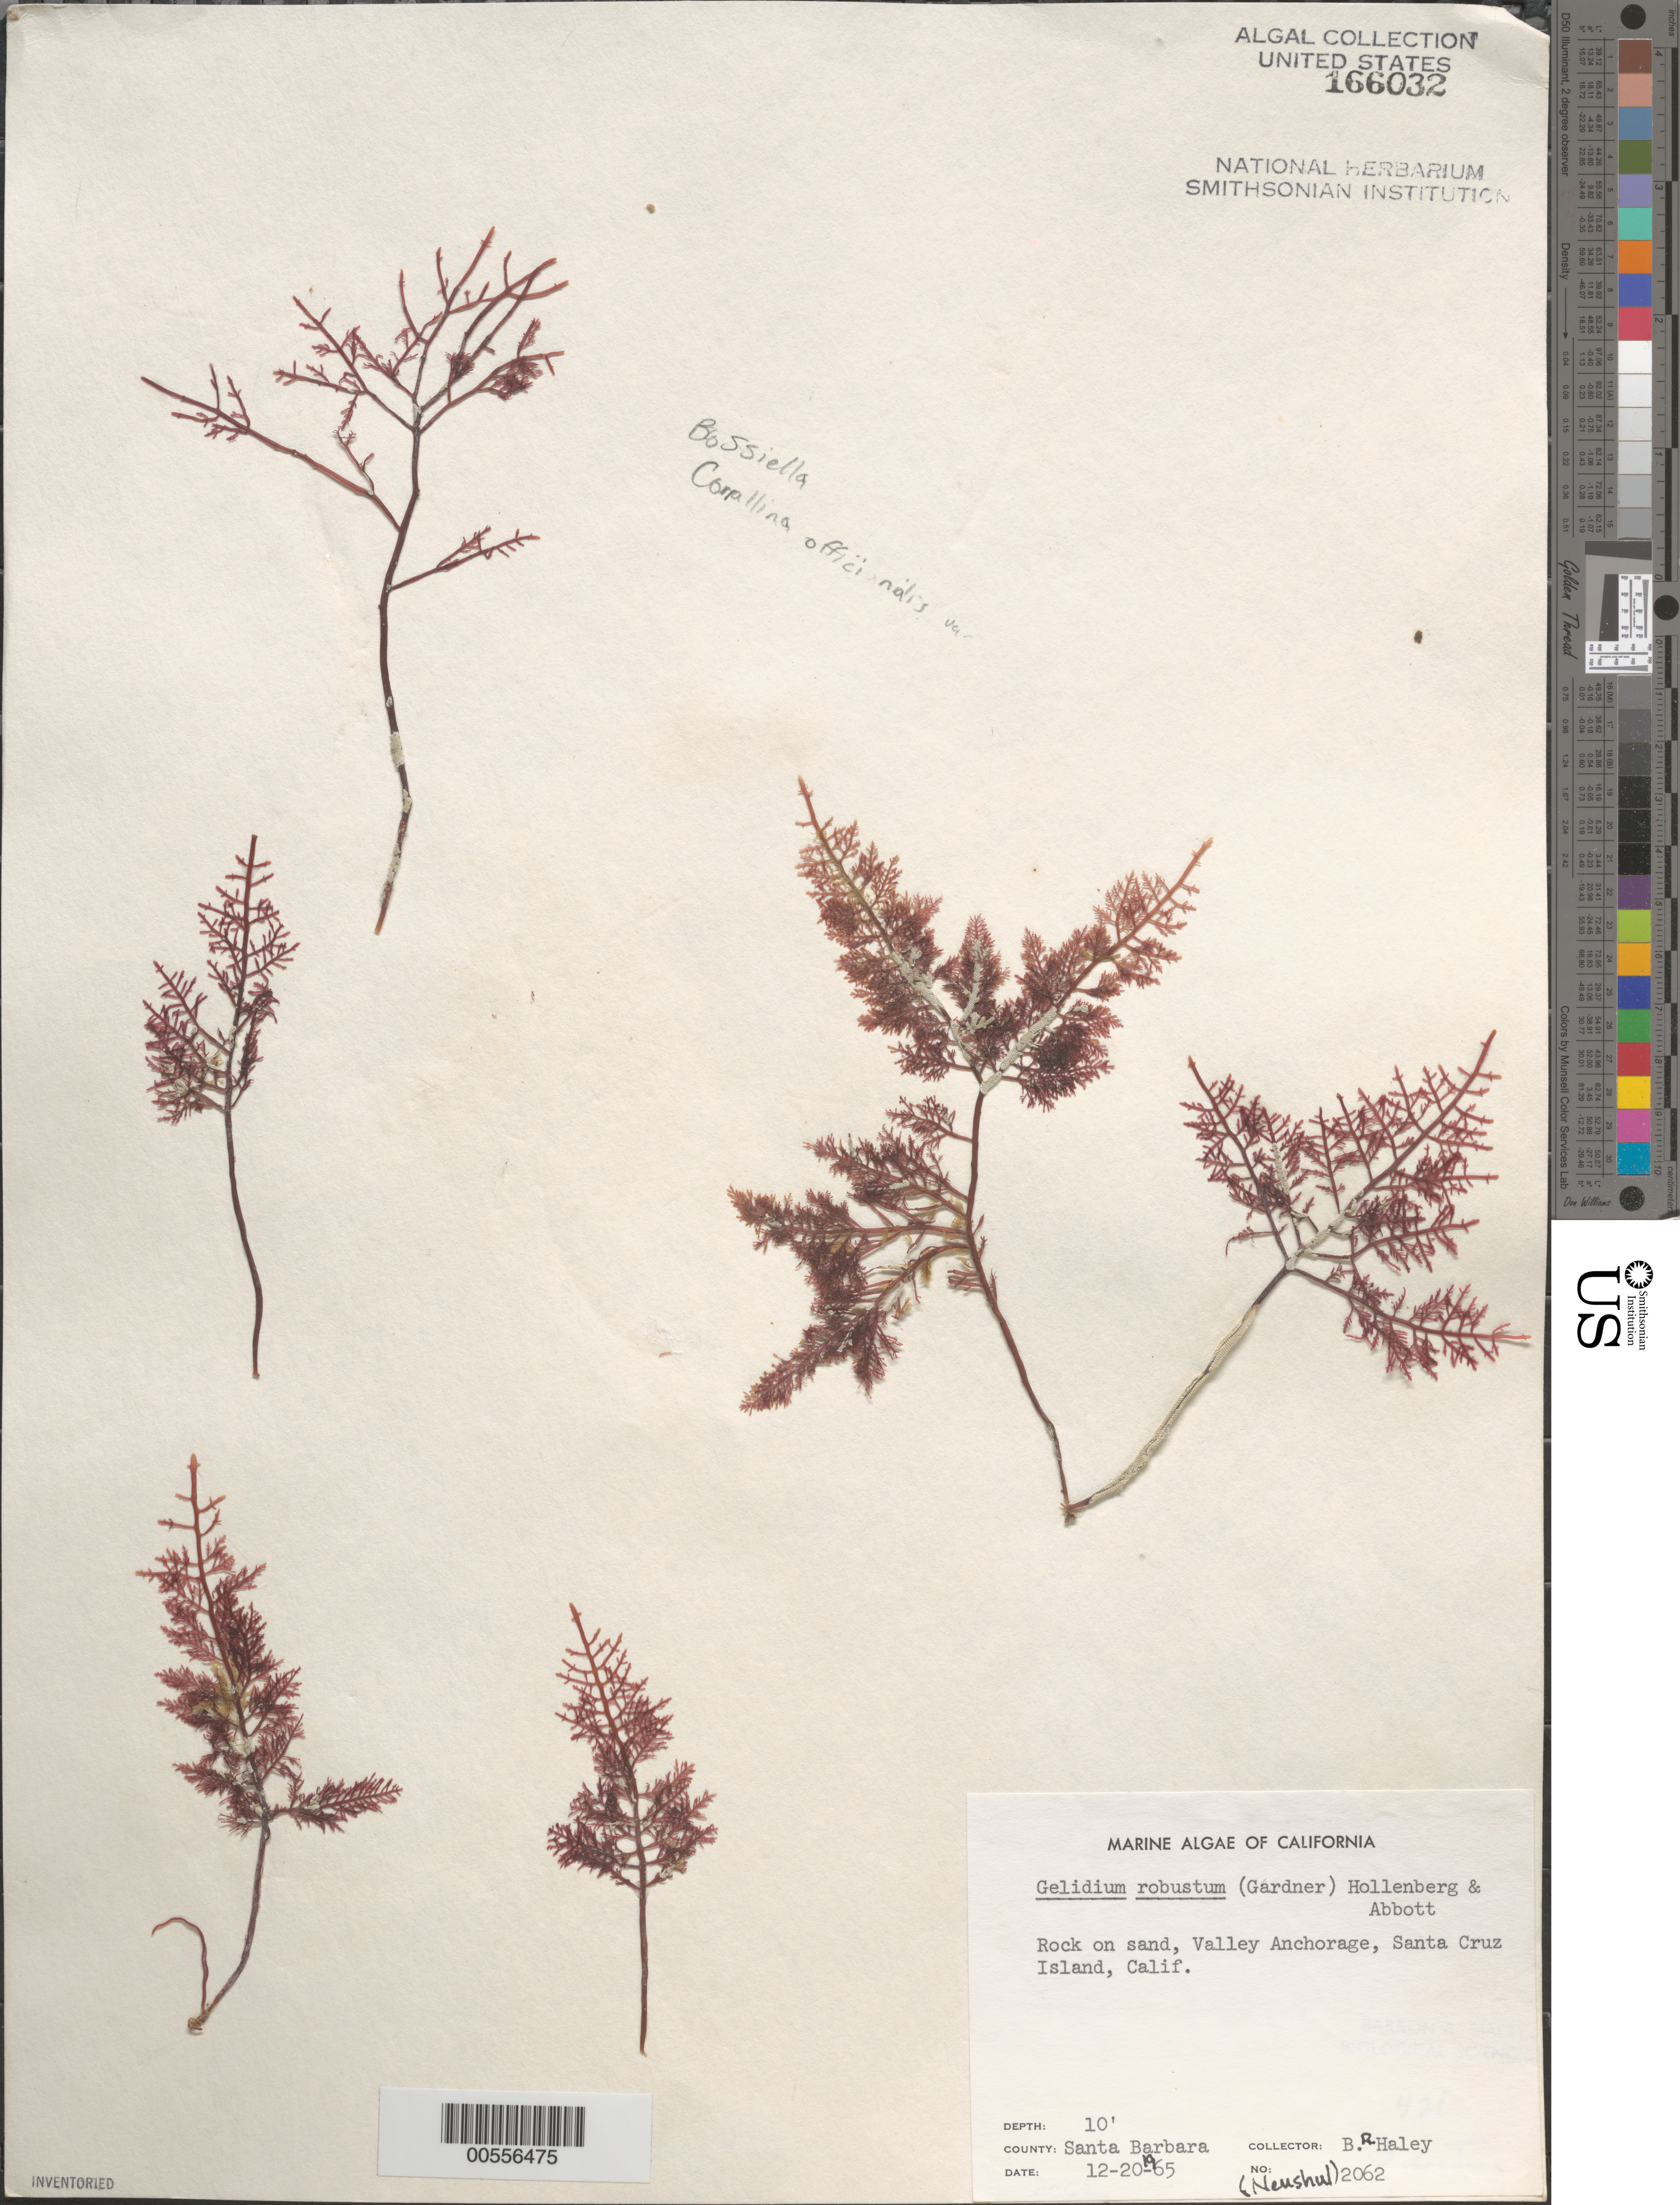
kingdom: Plantae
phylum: Rhodophyta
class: Florideophyceae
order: Gelidiales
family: Gelidiaceae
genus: Gelidium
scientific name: Gelidium robustum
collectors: B. Haley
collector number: Neushul 2062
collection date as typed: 20 Dec 1965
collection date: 1965-12-20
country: United States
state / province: California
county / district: Santa Barbara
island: Santa Cruz Island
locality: Valley Anchorage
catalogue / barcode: US 166032